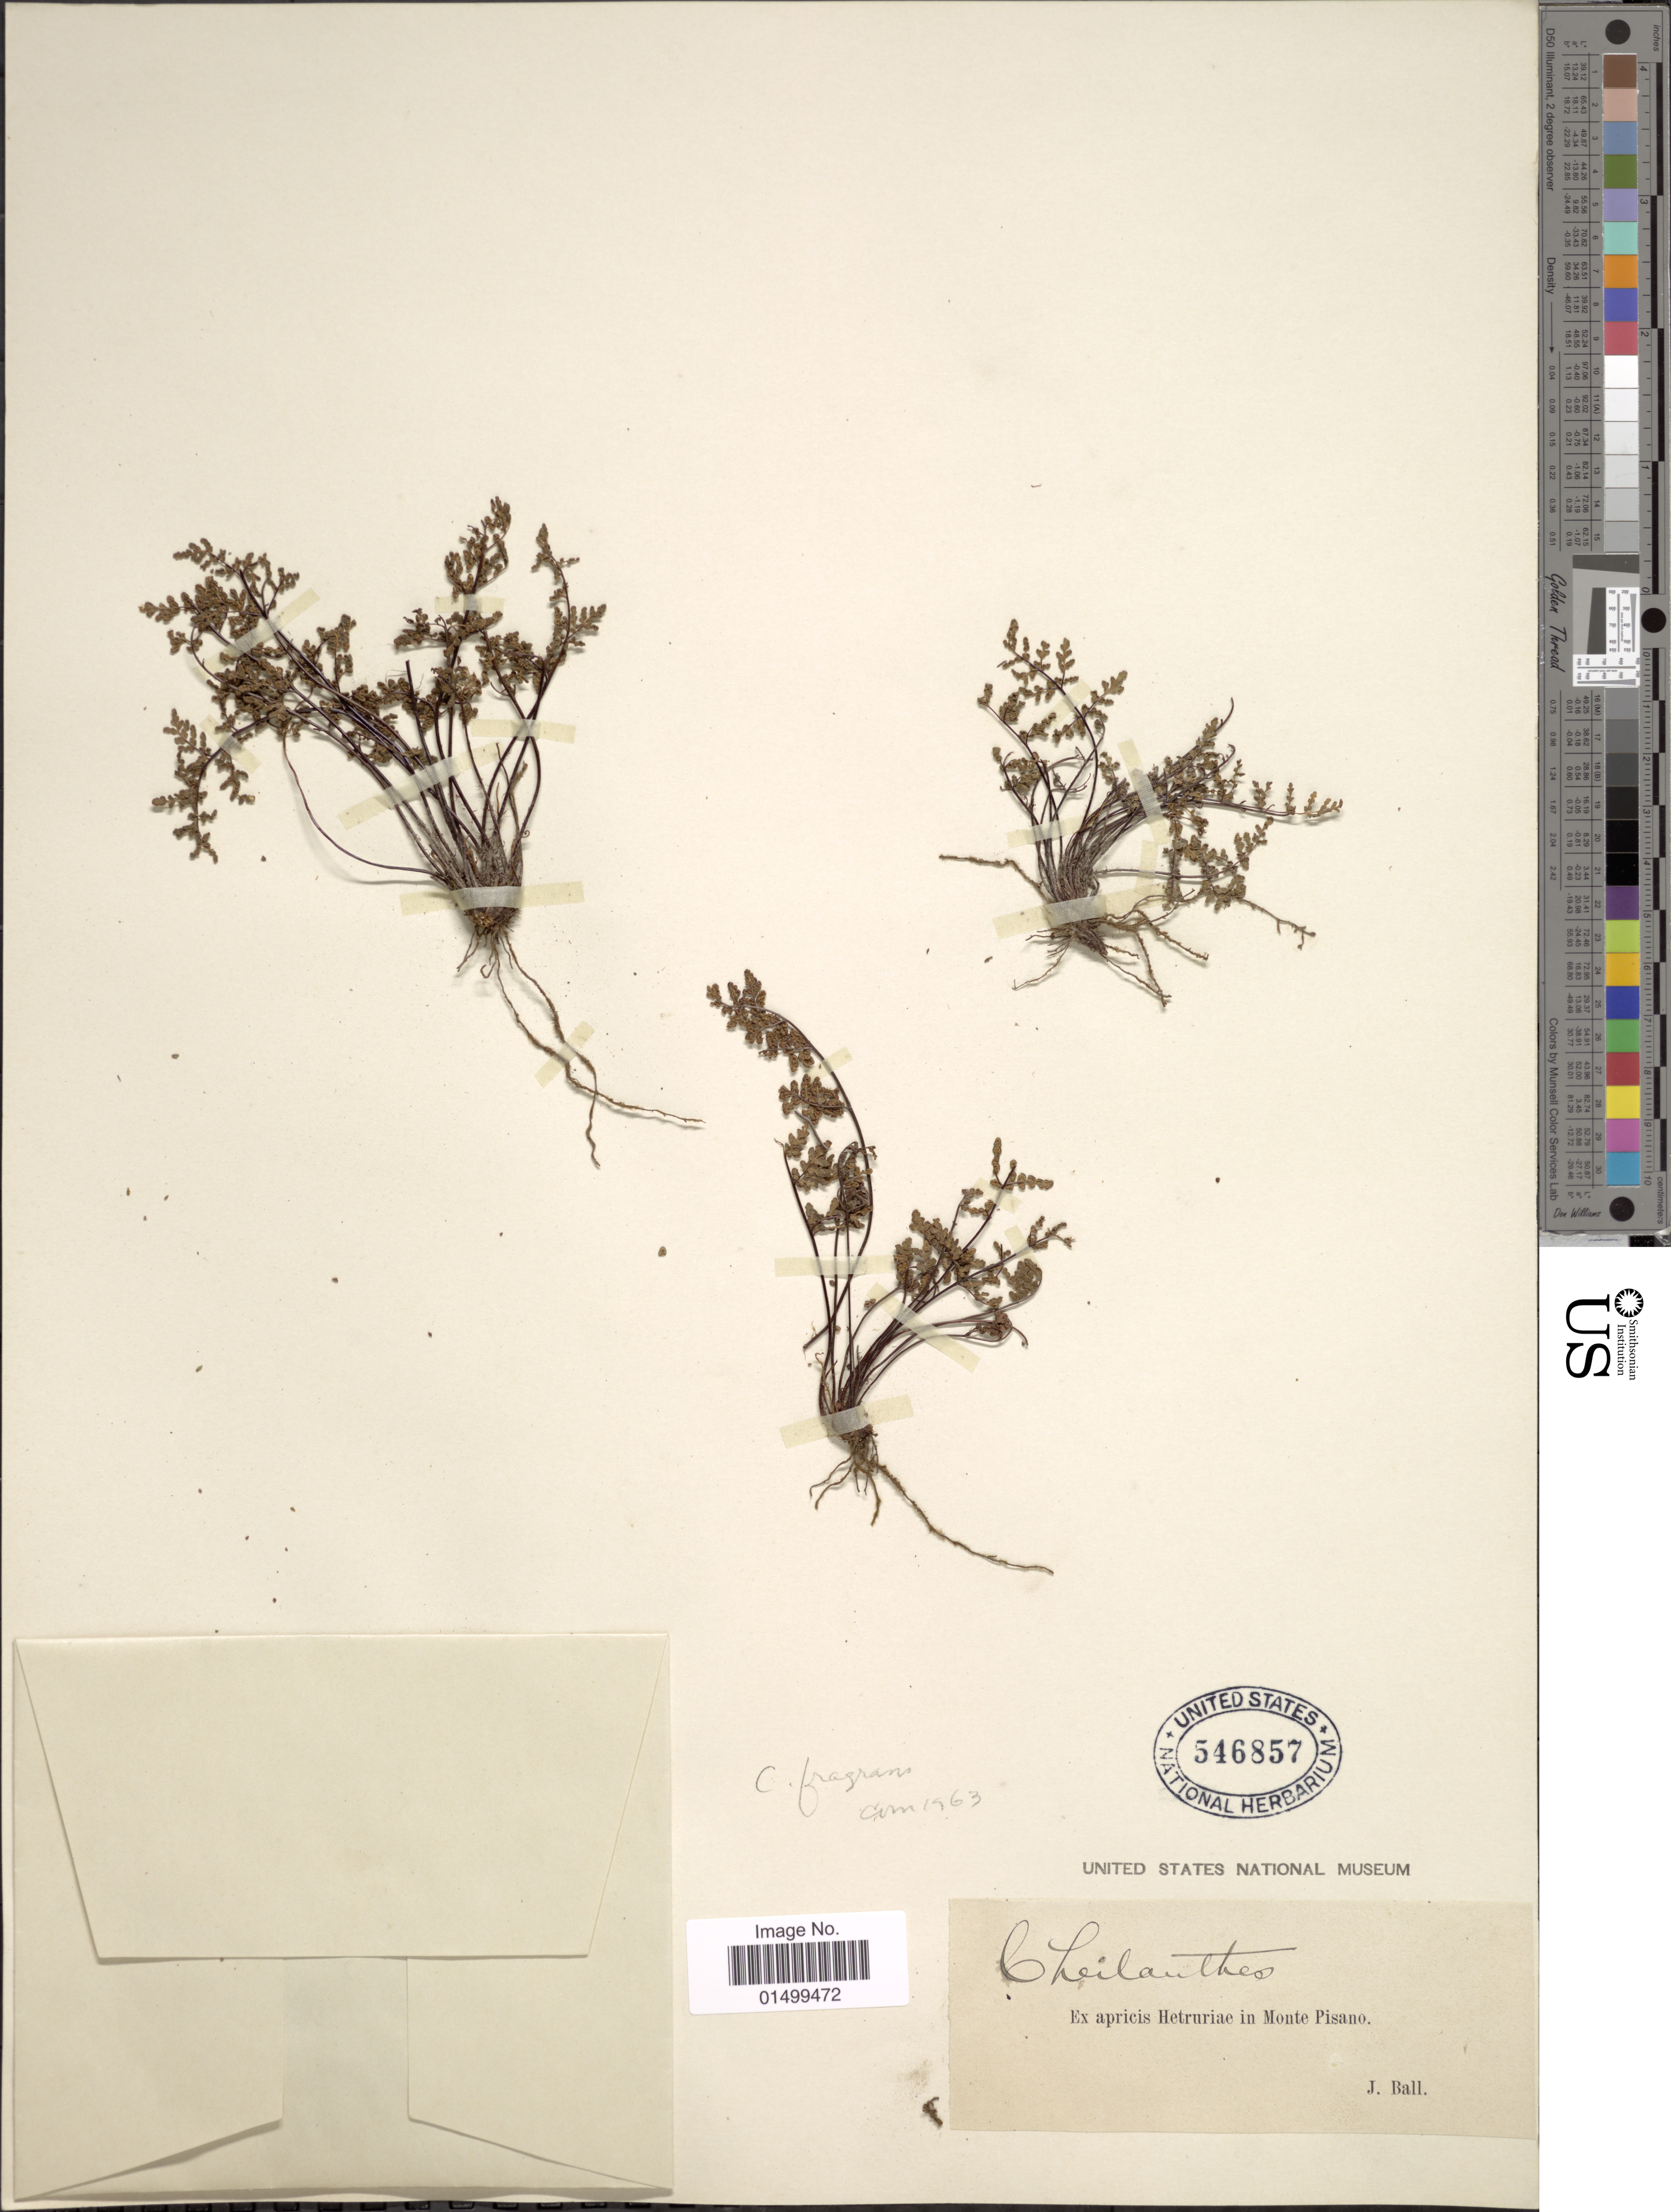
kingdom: Plantae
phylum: Tracheophyta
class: Polypodiopsida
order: Polypodiales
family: Pteridaceae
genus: Cheilanthes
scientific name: Cheilanthes pteridioides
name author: (Reichard) C. Chr.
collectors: J. Ball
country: Italy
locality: Ex apricis Hetruriae in Monte Pisano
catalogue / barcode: US 546857